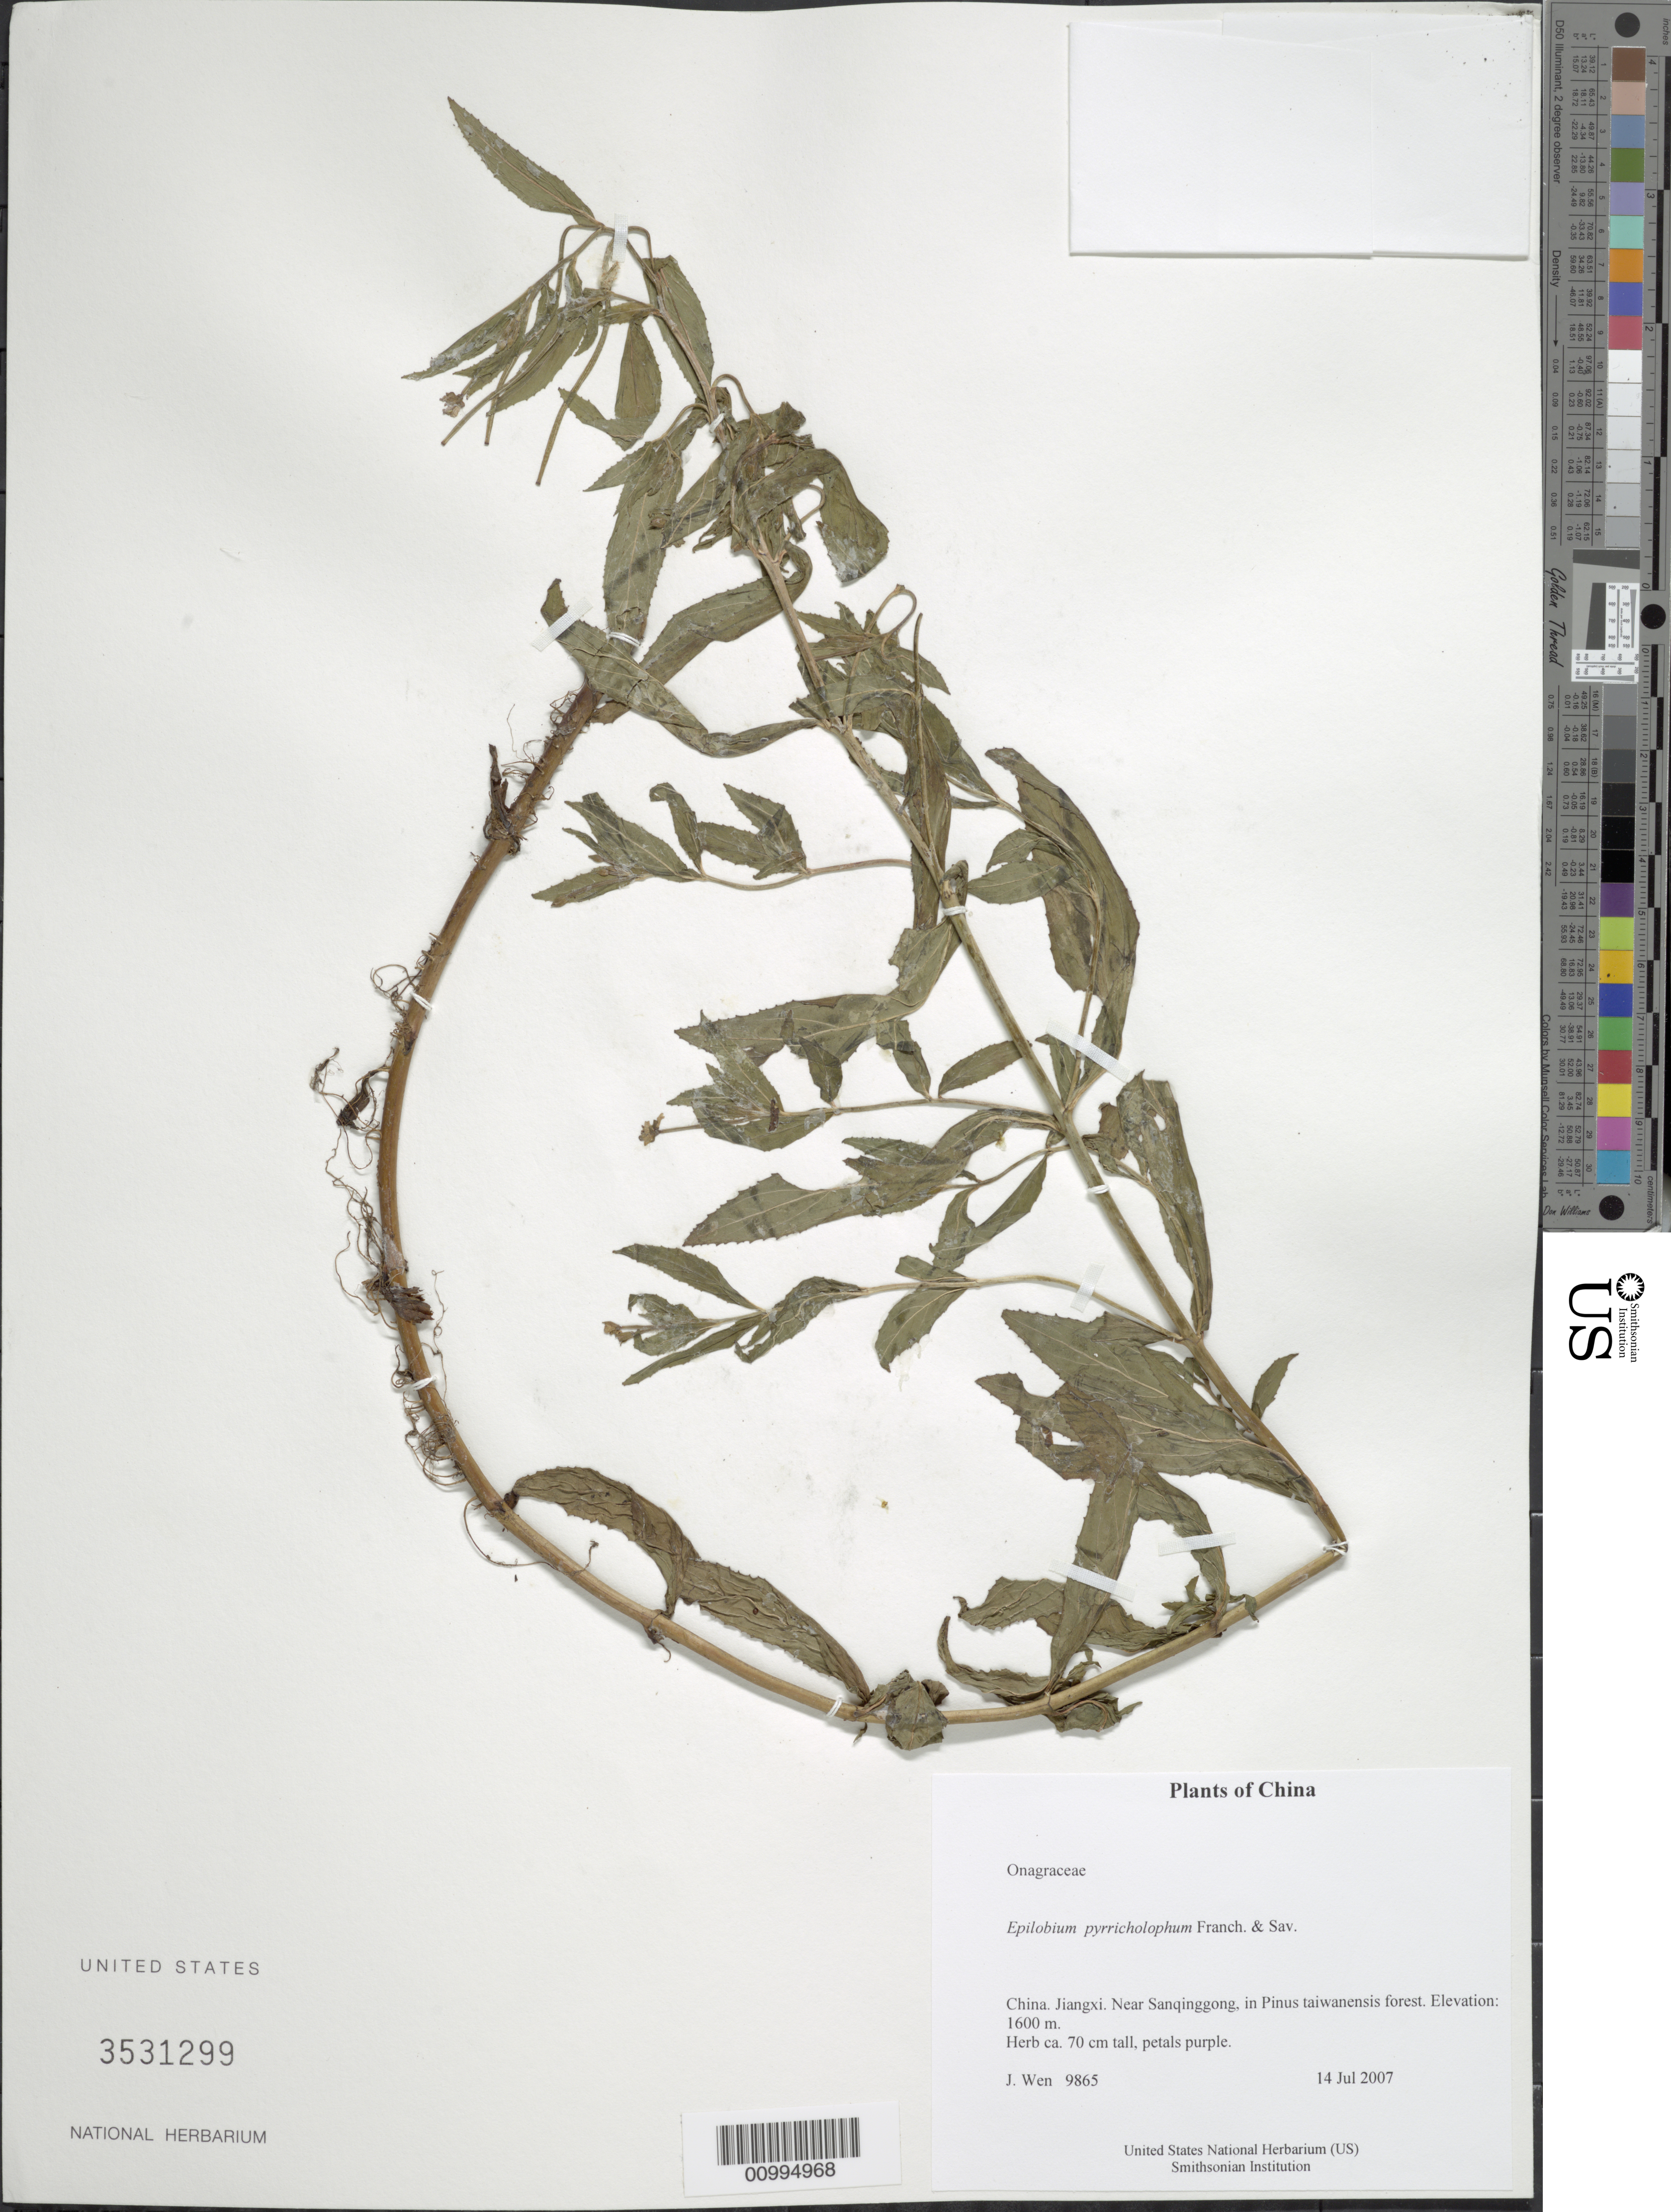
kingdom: Plantae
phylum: Tracheophyta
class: Magnoliopsida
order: Myrtales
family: Onagraceae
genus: Epilobium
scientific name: Epilobium pyrricholophum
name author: Franch. & Sav.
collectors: J. Wen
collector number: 9865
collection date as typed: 14 Jul 2007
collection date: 2007-07-14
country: China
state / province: Jiangxi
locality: Near Sanqinggong, in Pinus taiwanensis forest.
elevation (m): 1600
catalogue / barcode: US 3531299